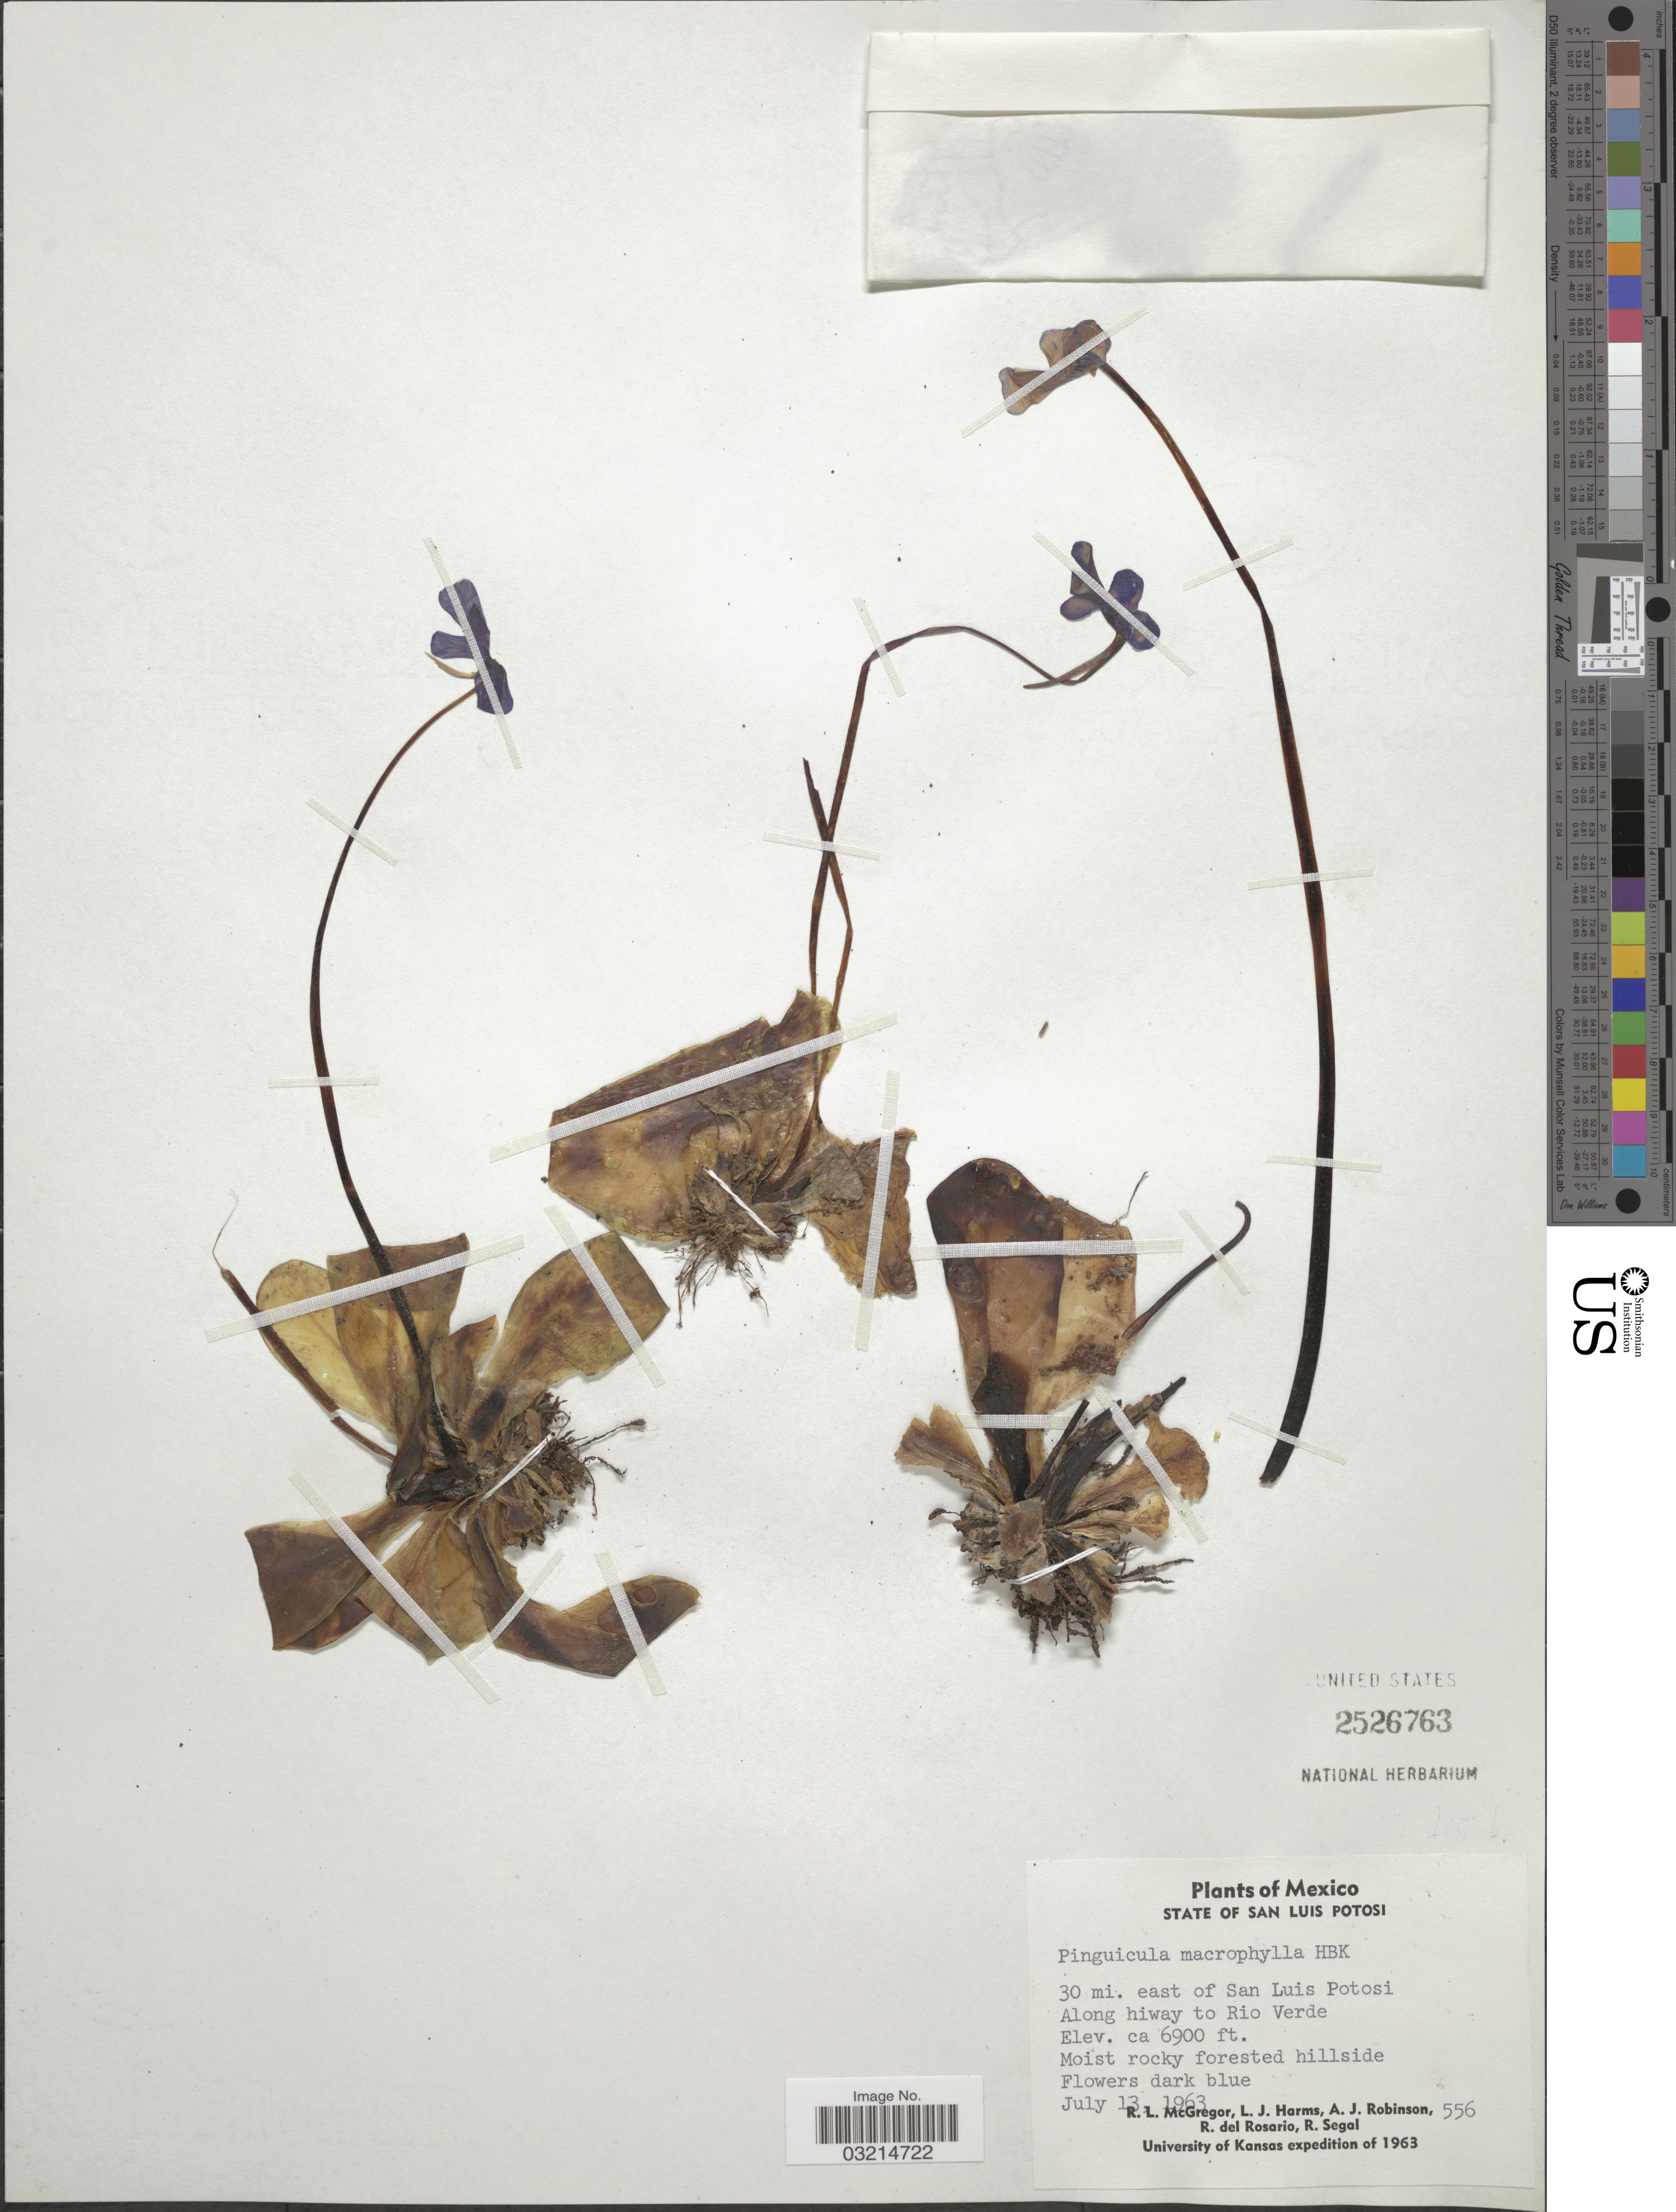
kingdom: Plantae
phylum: Tracheophyta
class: Magnoliopsida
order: Lamiales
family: Lentibulariaceae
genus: Pinguicula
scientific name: Pinguicula macrophylla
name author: Kunth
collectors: R. McGregor, L. Harms, A. J. Robinson, R. del Rosario & R. Segal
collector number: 556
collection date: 1963-07-13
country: Mexico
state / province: San Luis Potosí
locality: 30 mi. east of San Luis Potosi, Along hiway to Rio Verde.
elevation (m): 2103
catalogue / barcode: US 2526763